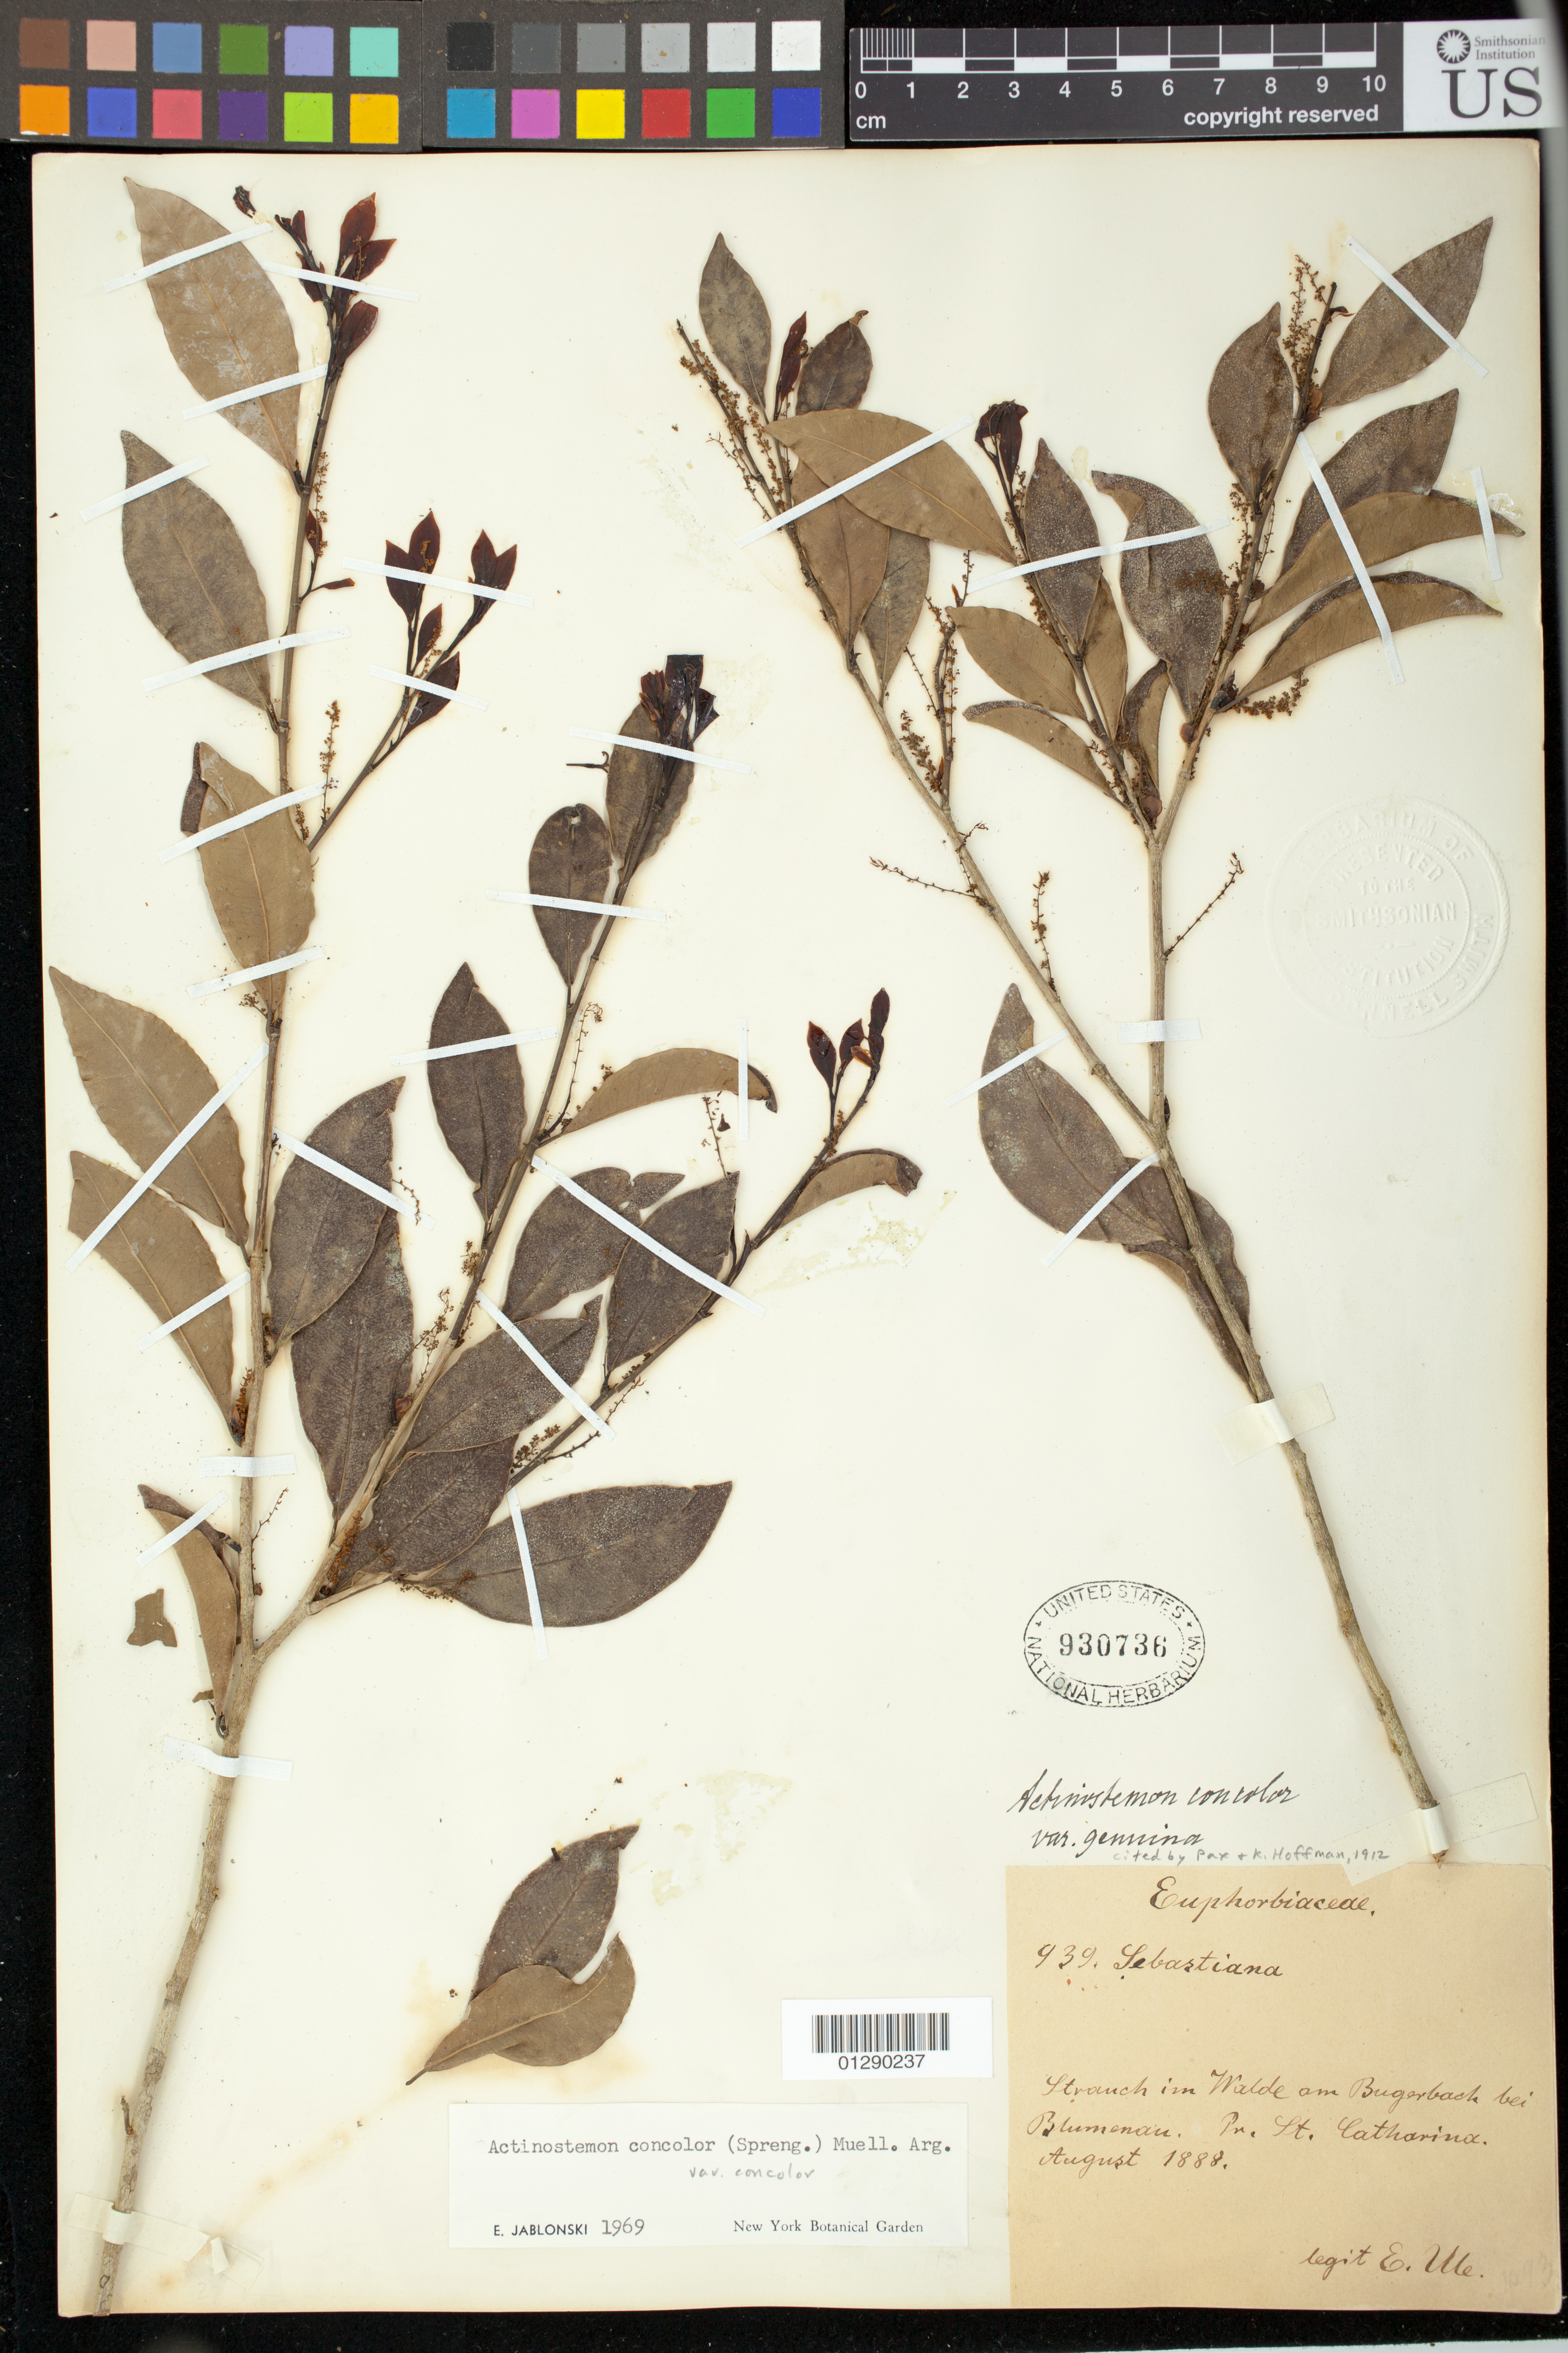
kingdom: Plantae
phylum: Tracheophyta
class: Magnoliopsida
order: Malpighiales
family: Euphorbiaceae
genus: Actinostemon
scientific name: Actinostemon concolor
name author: (Spreng.) Müll. Arg.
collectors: -- Ule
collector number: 939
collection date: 1888-08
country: Brazil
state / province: Santa Catarina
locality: Bugerbach bei Blumenau. Pr. St.Catharinoc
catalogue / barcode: US 930736